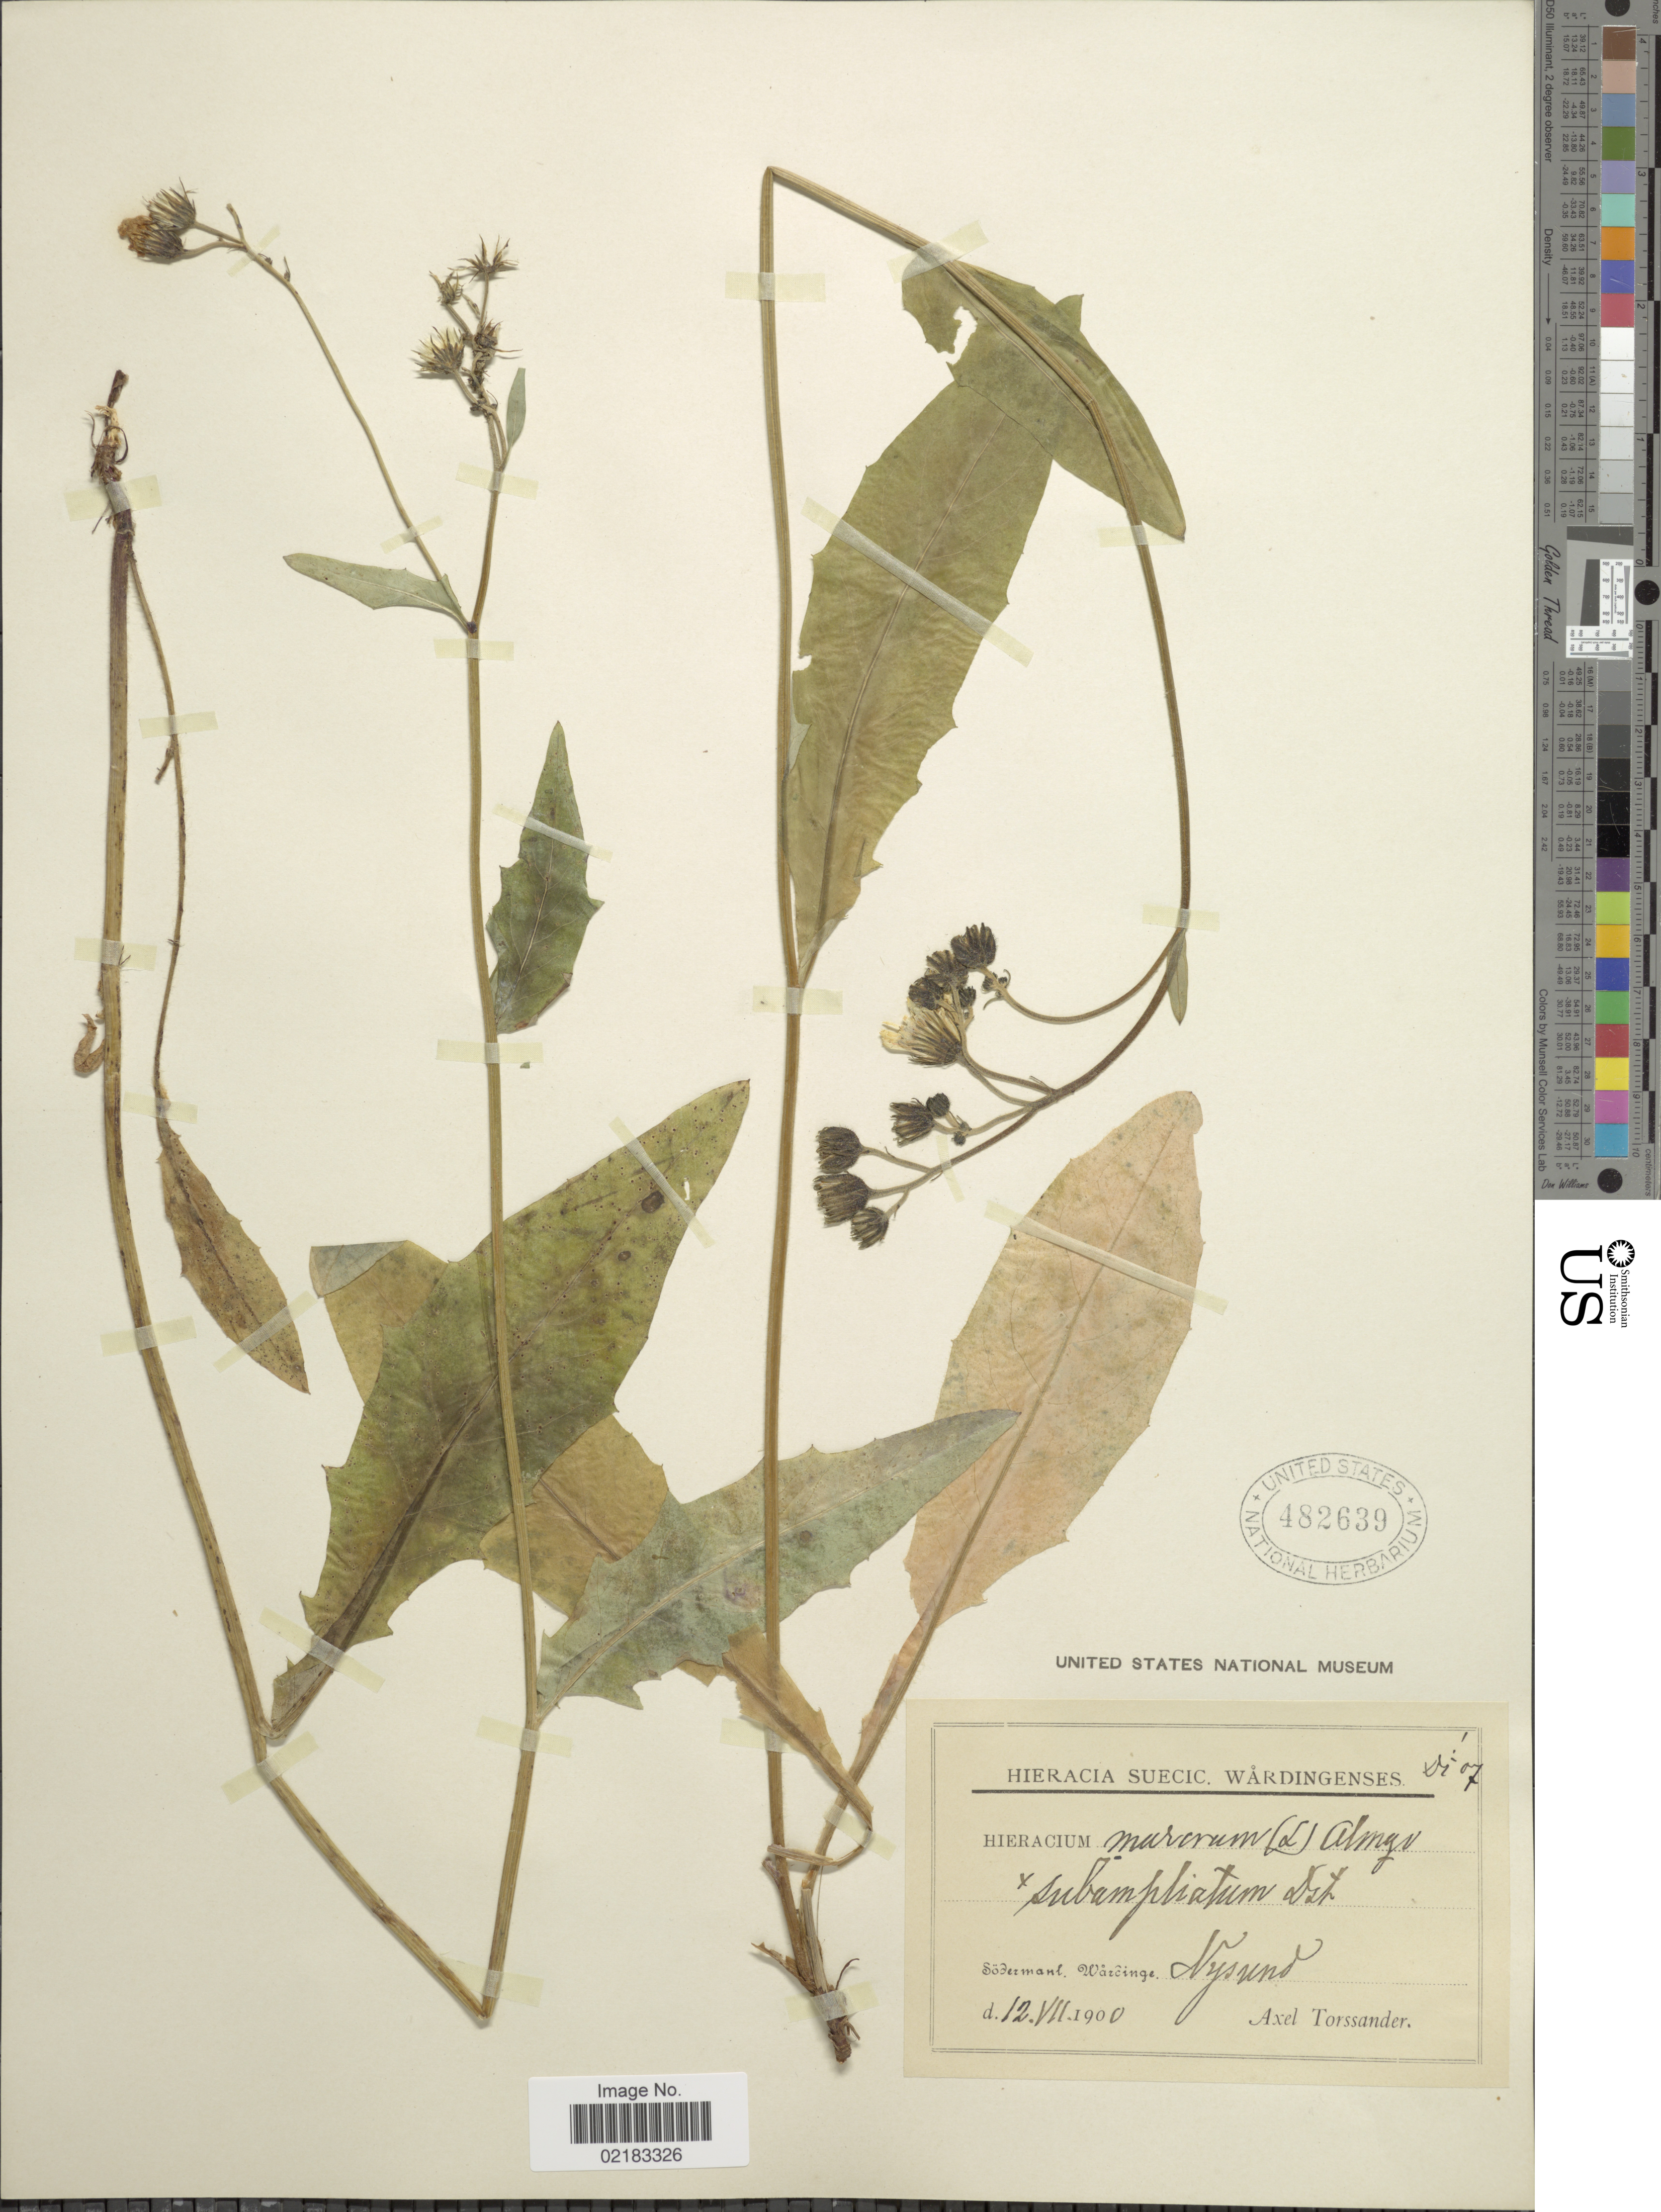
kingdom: Plantae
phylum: Tracheophyta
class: Magnoliopsida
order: Asterales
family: Asteraceae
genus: Hieracium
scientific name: Hieracium murorum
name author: L.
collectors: A. Torssander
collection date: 1900-07-12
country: Sweden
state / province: Sodermanland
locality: Warcinge, Nysund.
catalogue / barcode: US 482639